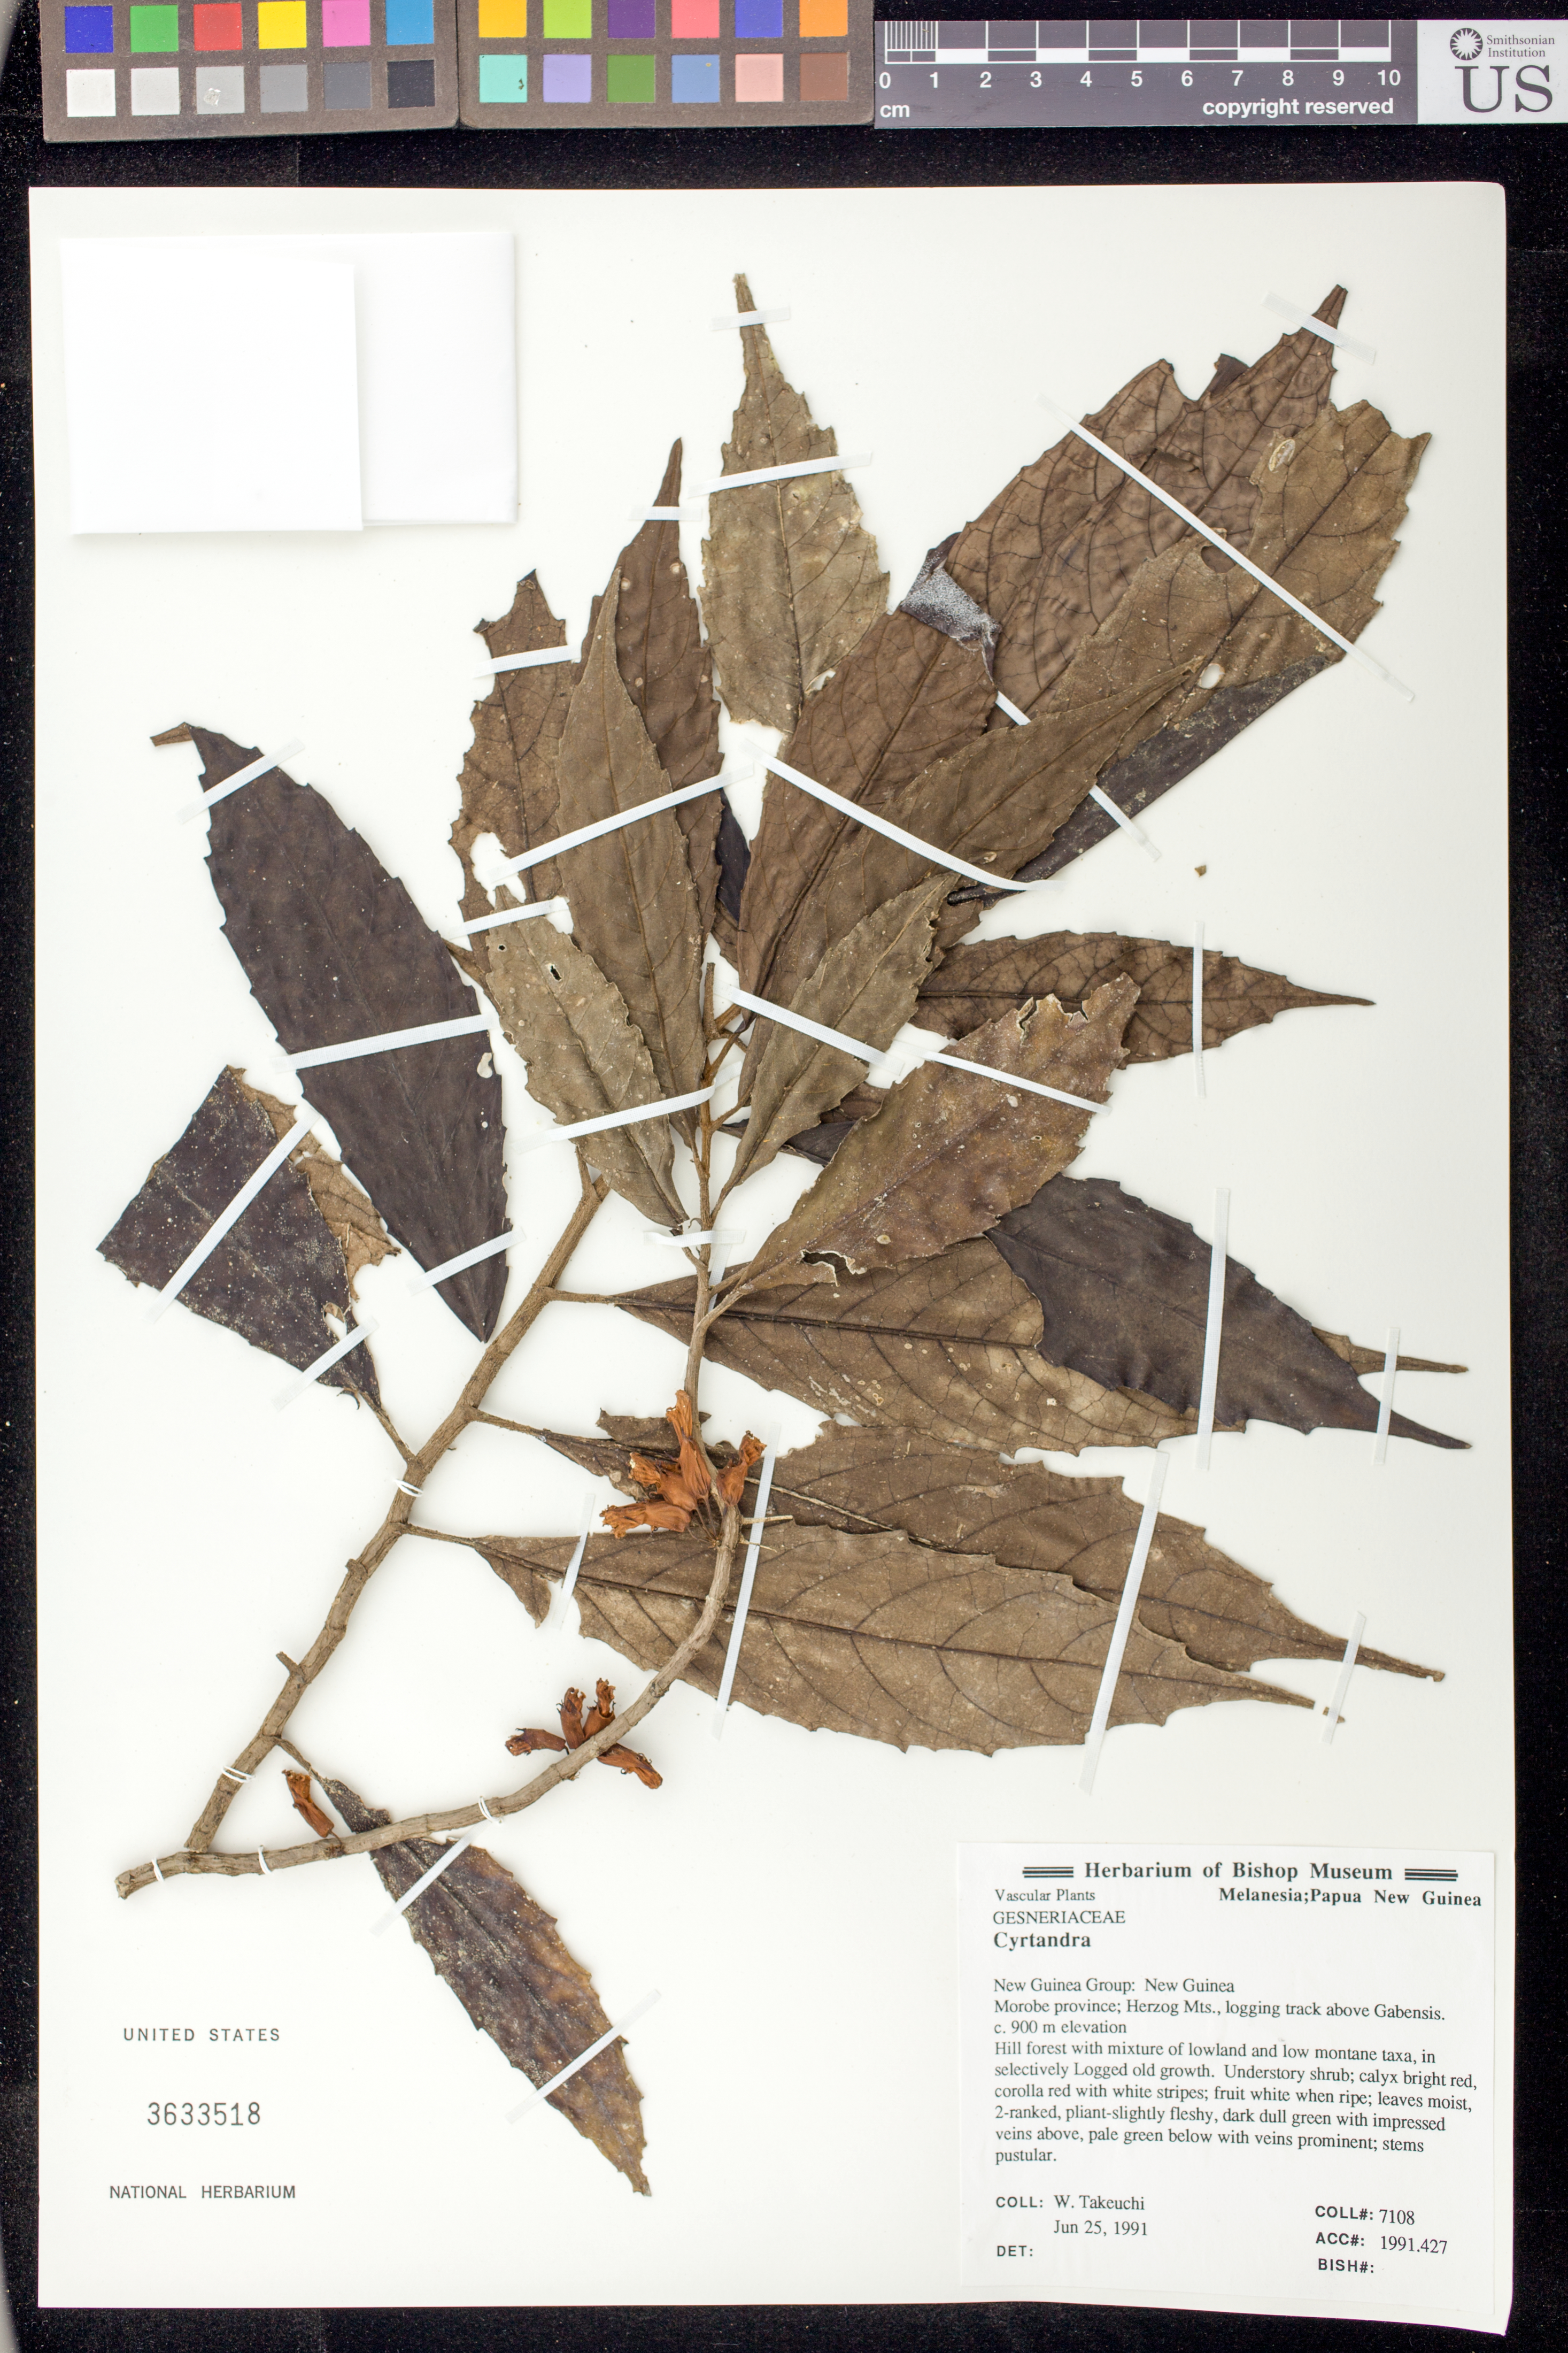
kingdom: Plantae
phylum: Tracheophyta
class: Magnoliopsida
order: Lamiales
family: Gesneriaceae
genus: Cyrtandra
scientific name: Cyrtandra sp.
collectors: W. N. Takeuchi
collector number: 7108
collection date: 1991-06-25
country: Papua New Guinea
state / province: Morobe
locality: Herzog Mts., logging track above Gabensis.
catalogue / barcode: US 3633518